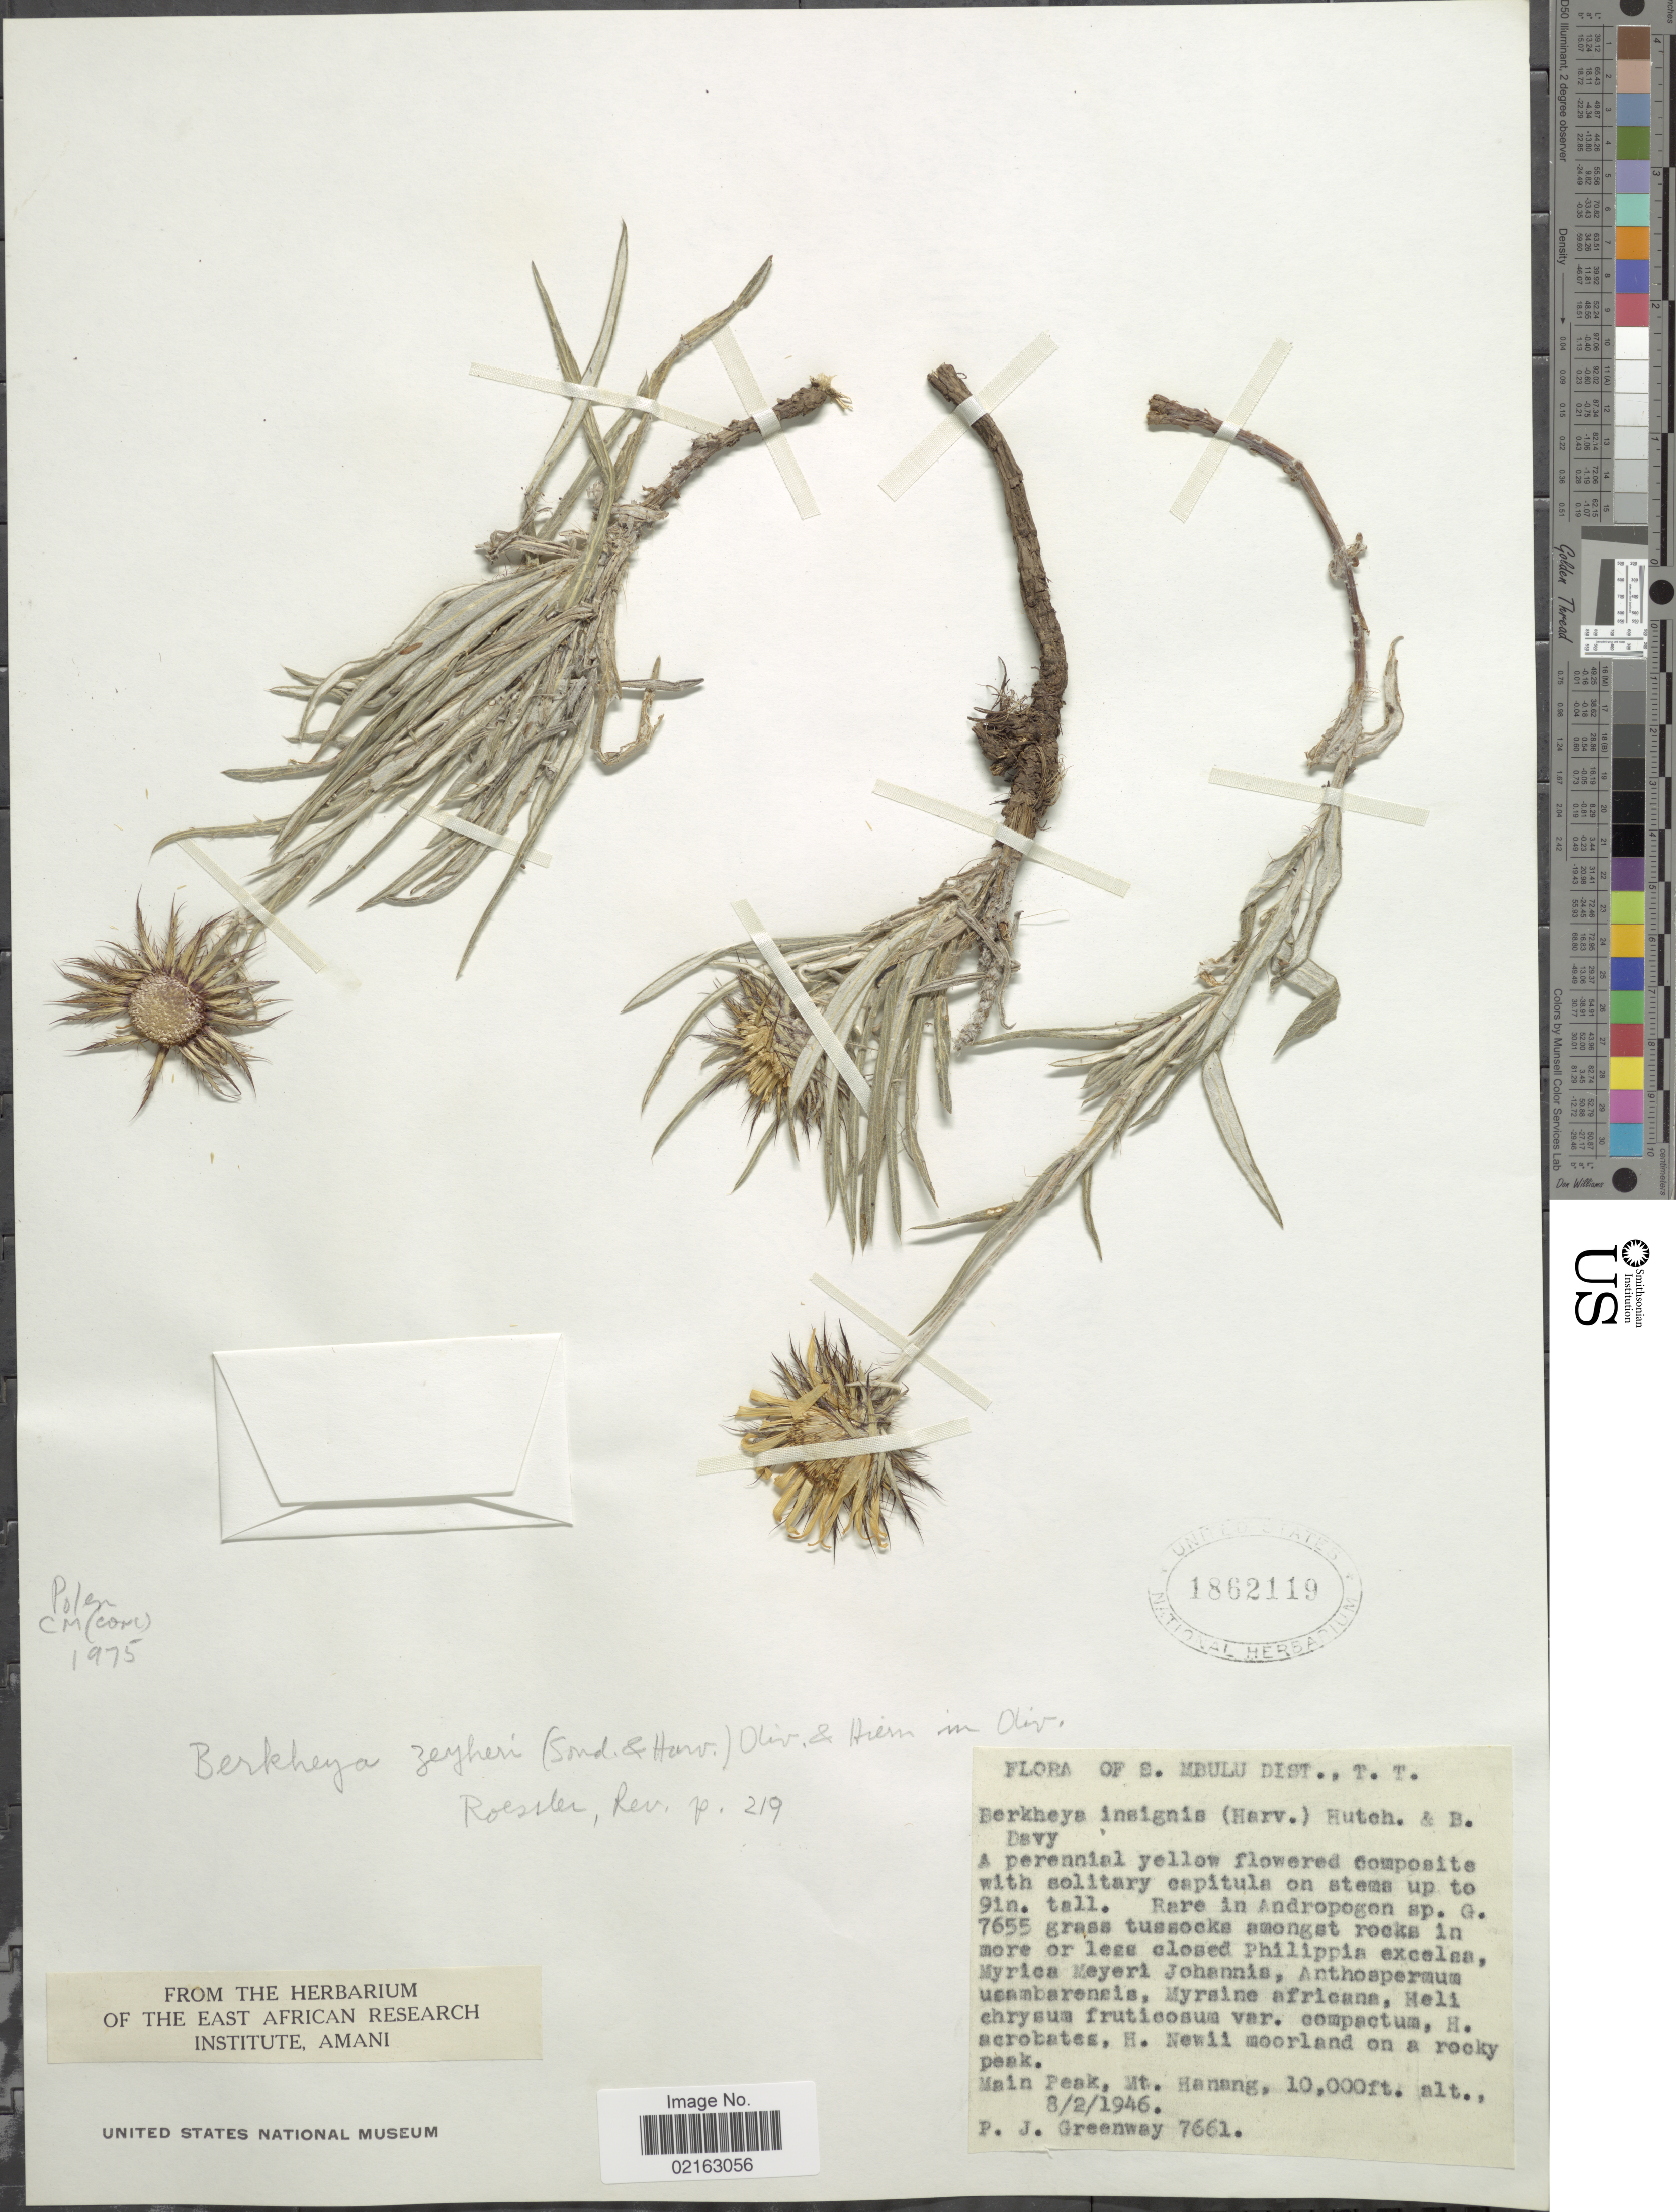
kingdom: Plantae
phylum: Tracheophyta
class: Magnoliopsida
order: Asterales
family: Asteraceae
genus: Berkheya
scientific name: Berkheya zeyheri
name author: (Sond. & Harv.) Oliv. & Hiern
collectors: P. J. Greenway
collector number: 7661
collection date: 1946-02-08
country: Tanzania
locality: S. Mbulu Dist., T.T. Main Peak, Mt. Hanang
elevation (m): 3048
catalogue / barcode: US 1862119